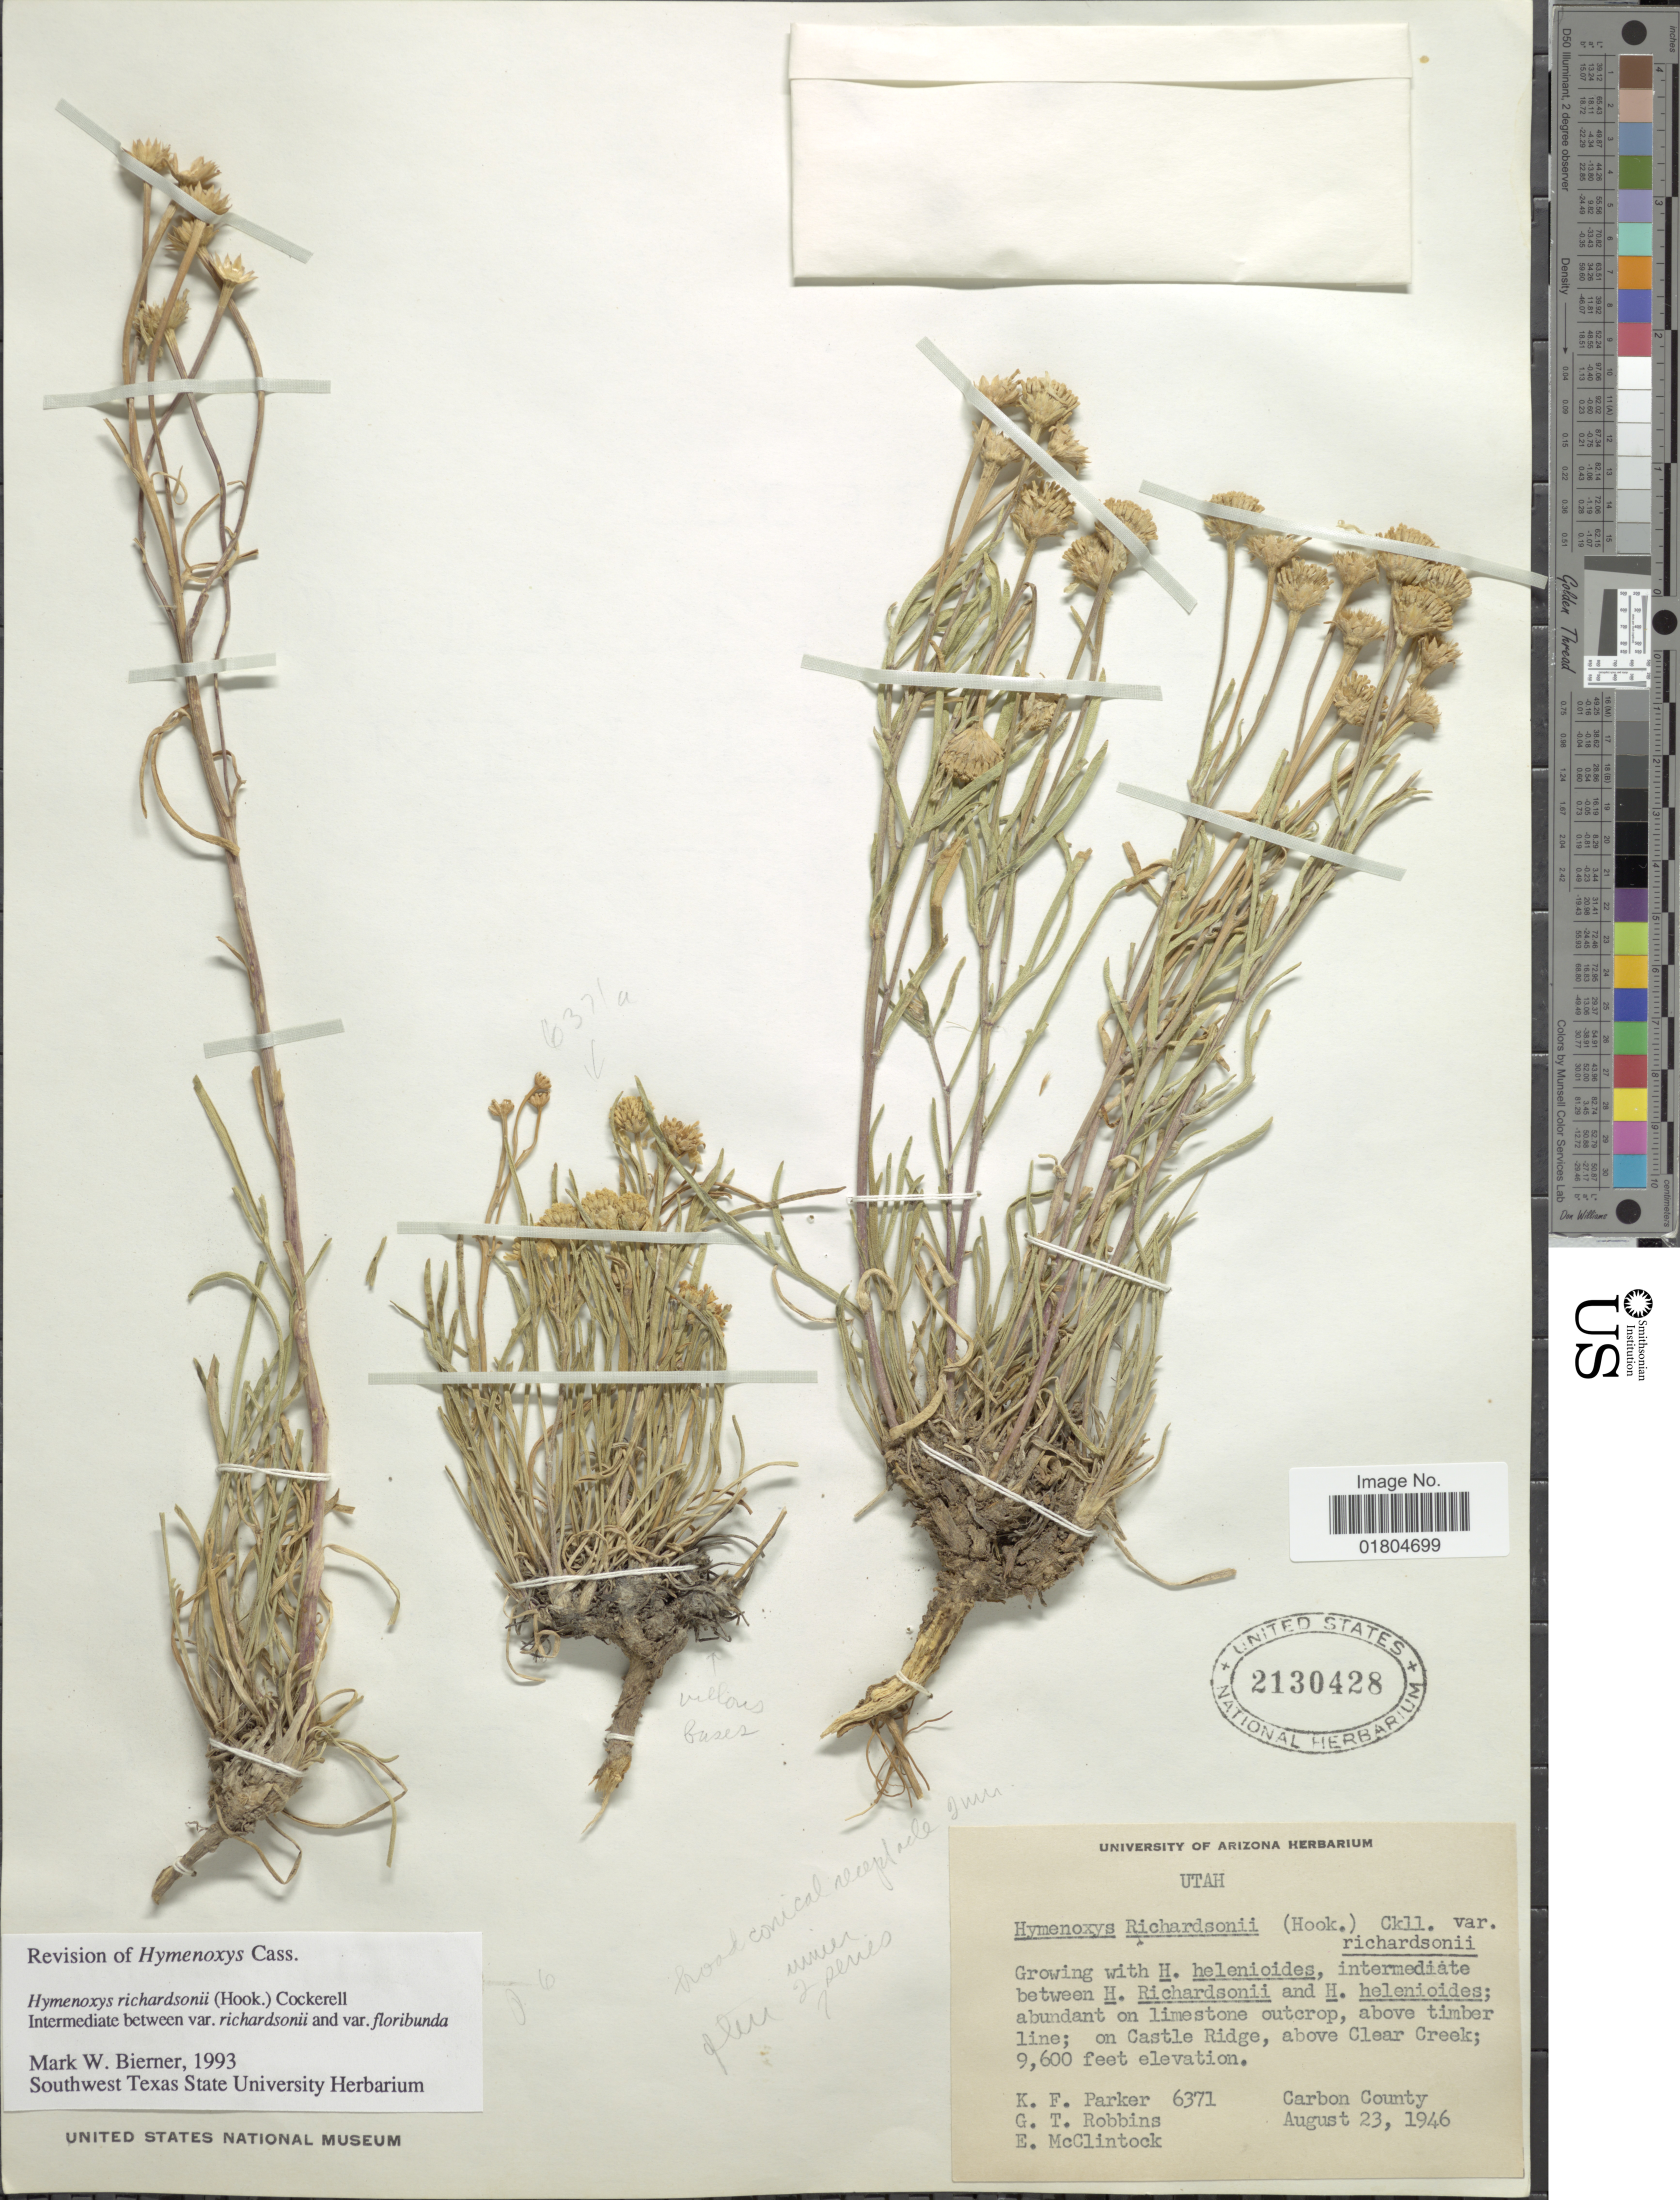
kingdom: Plantae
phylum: Tracheophyta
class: Magnoliopsida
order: Asterales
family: Asteraceae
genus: Hymenoxys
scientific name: Hymenoxys richardsonii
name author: (Hook.) Cockerell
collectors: K. F. Parker, G. T. Robbins & E. McClintock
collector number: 6371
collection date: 1946-08-23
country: United States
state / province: Utah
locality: On Castle Ridge, above Clear Creek. Carbon County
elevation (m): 2926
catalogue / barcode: US 2130428